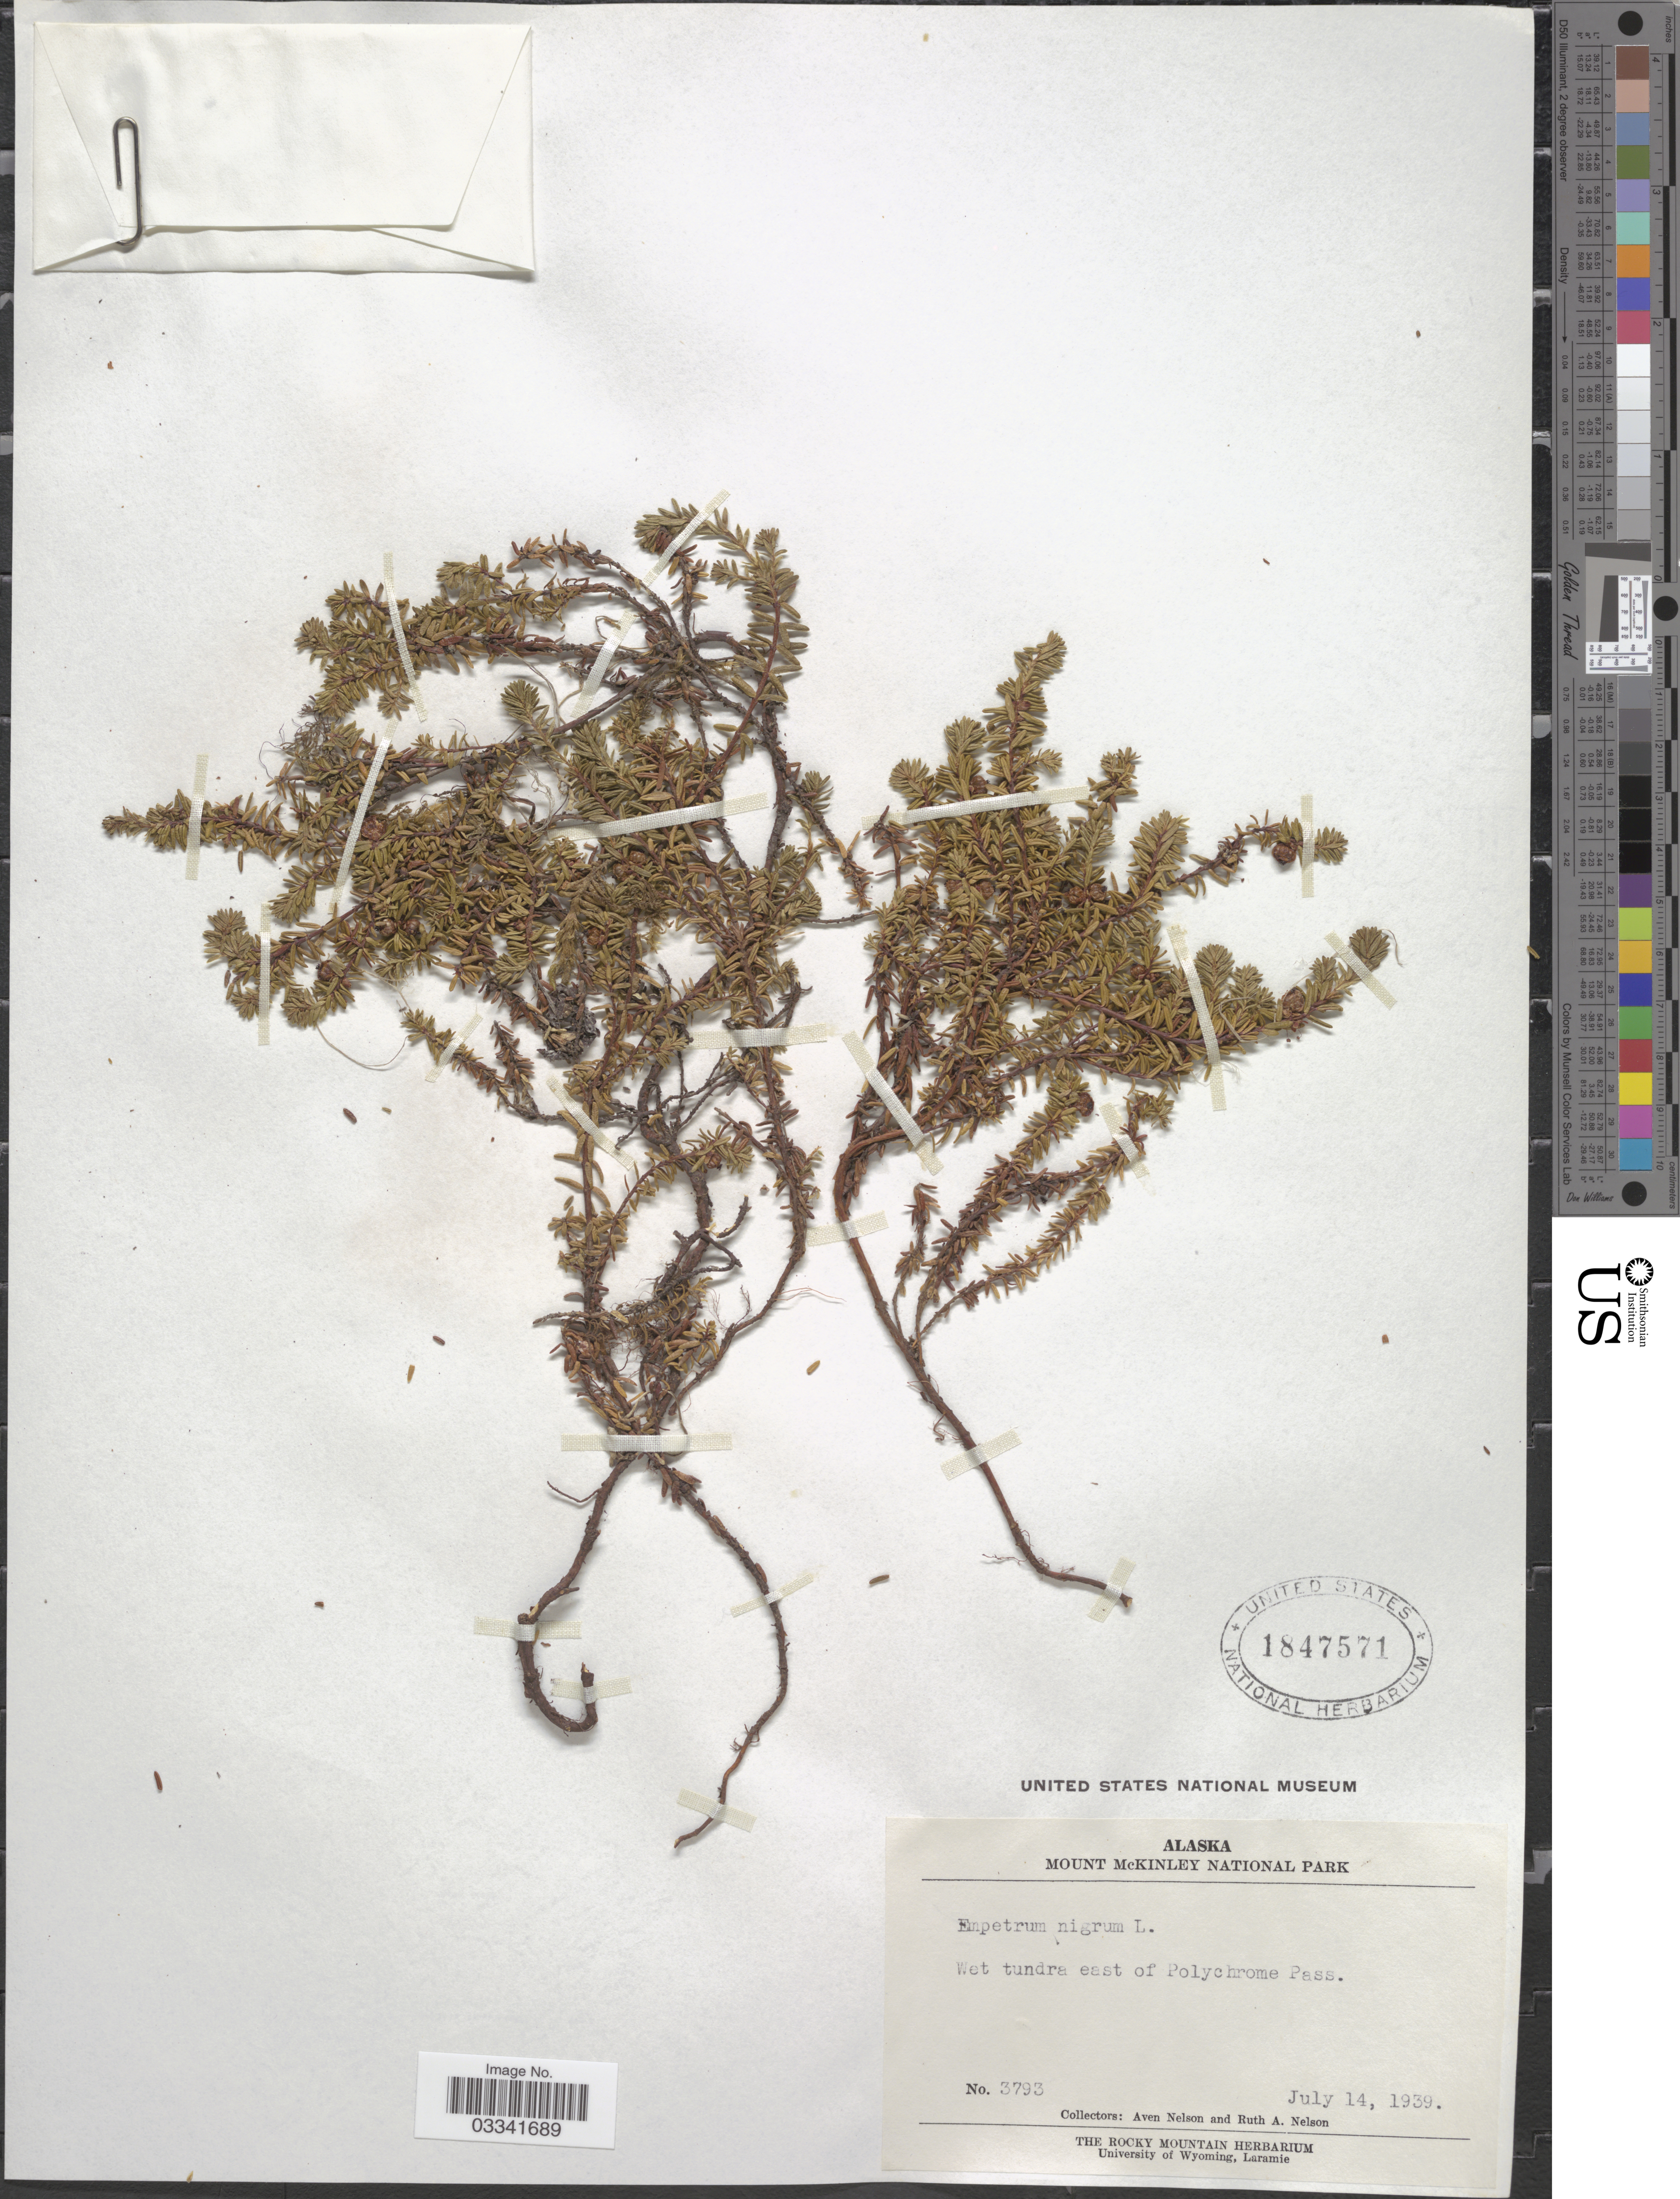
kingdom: Plantae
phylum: Tracheophyta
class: Magnoliopsida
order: Ericales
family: Ericaceae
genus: Empetrum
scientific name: Empetrum nigrum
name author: L.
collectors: A. Nelson & R. A. Nelson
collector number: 3793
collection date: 1939-07-14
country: United States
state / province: Alaska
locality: Mount McKinley National Park. East of Polychrome Pass.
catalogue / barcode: US 1847571